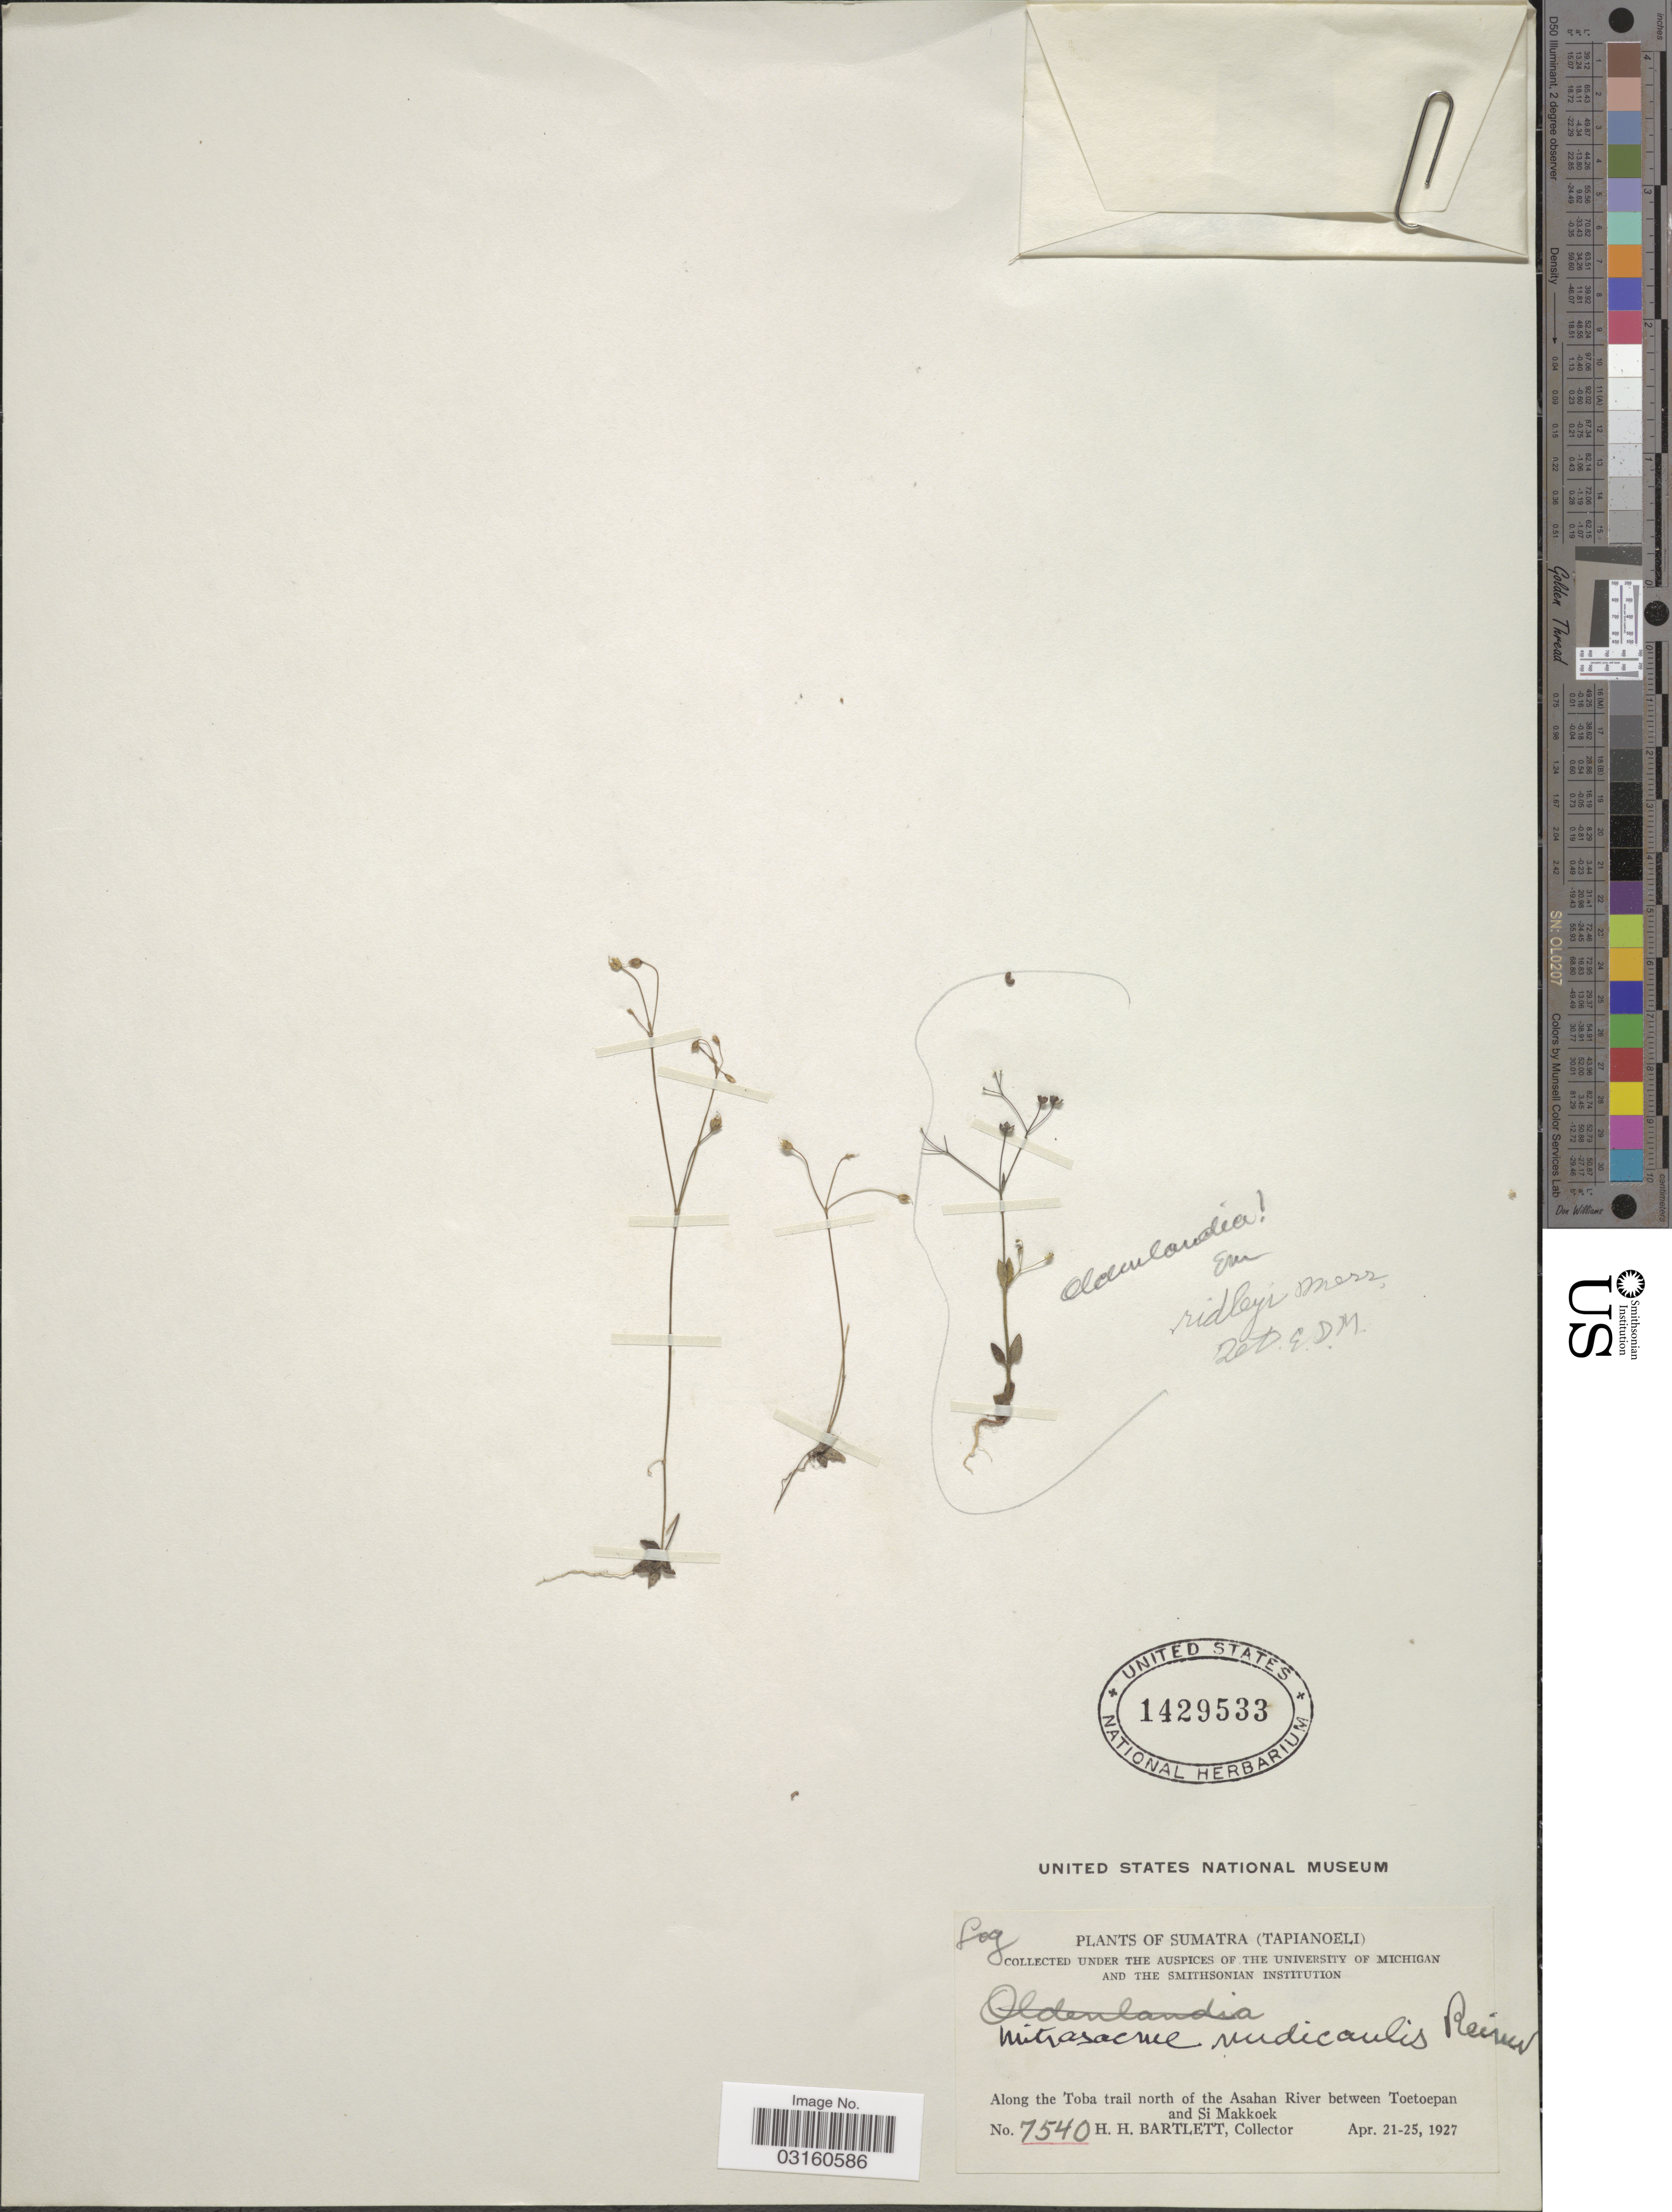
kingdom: Plantae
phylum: Tracheophyta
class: Magnoliopsida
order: Gentianales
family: Loganiaceae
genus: Mitrasacme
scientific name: Mitrasacme nudicaulis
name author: Reinw.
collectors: H. H. Bartlett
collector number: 7540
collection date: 1927-04-21/1927-04-25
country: Indonesia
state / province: Sumatra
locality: (Tapianoeli). Along the Toba trail north of the Asahan River between Toetoepan and Si Makkoek.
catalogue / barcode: US 1429533